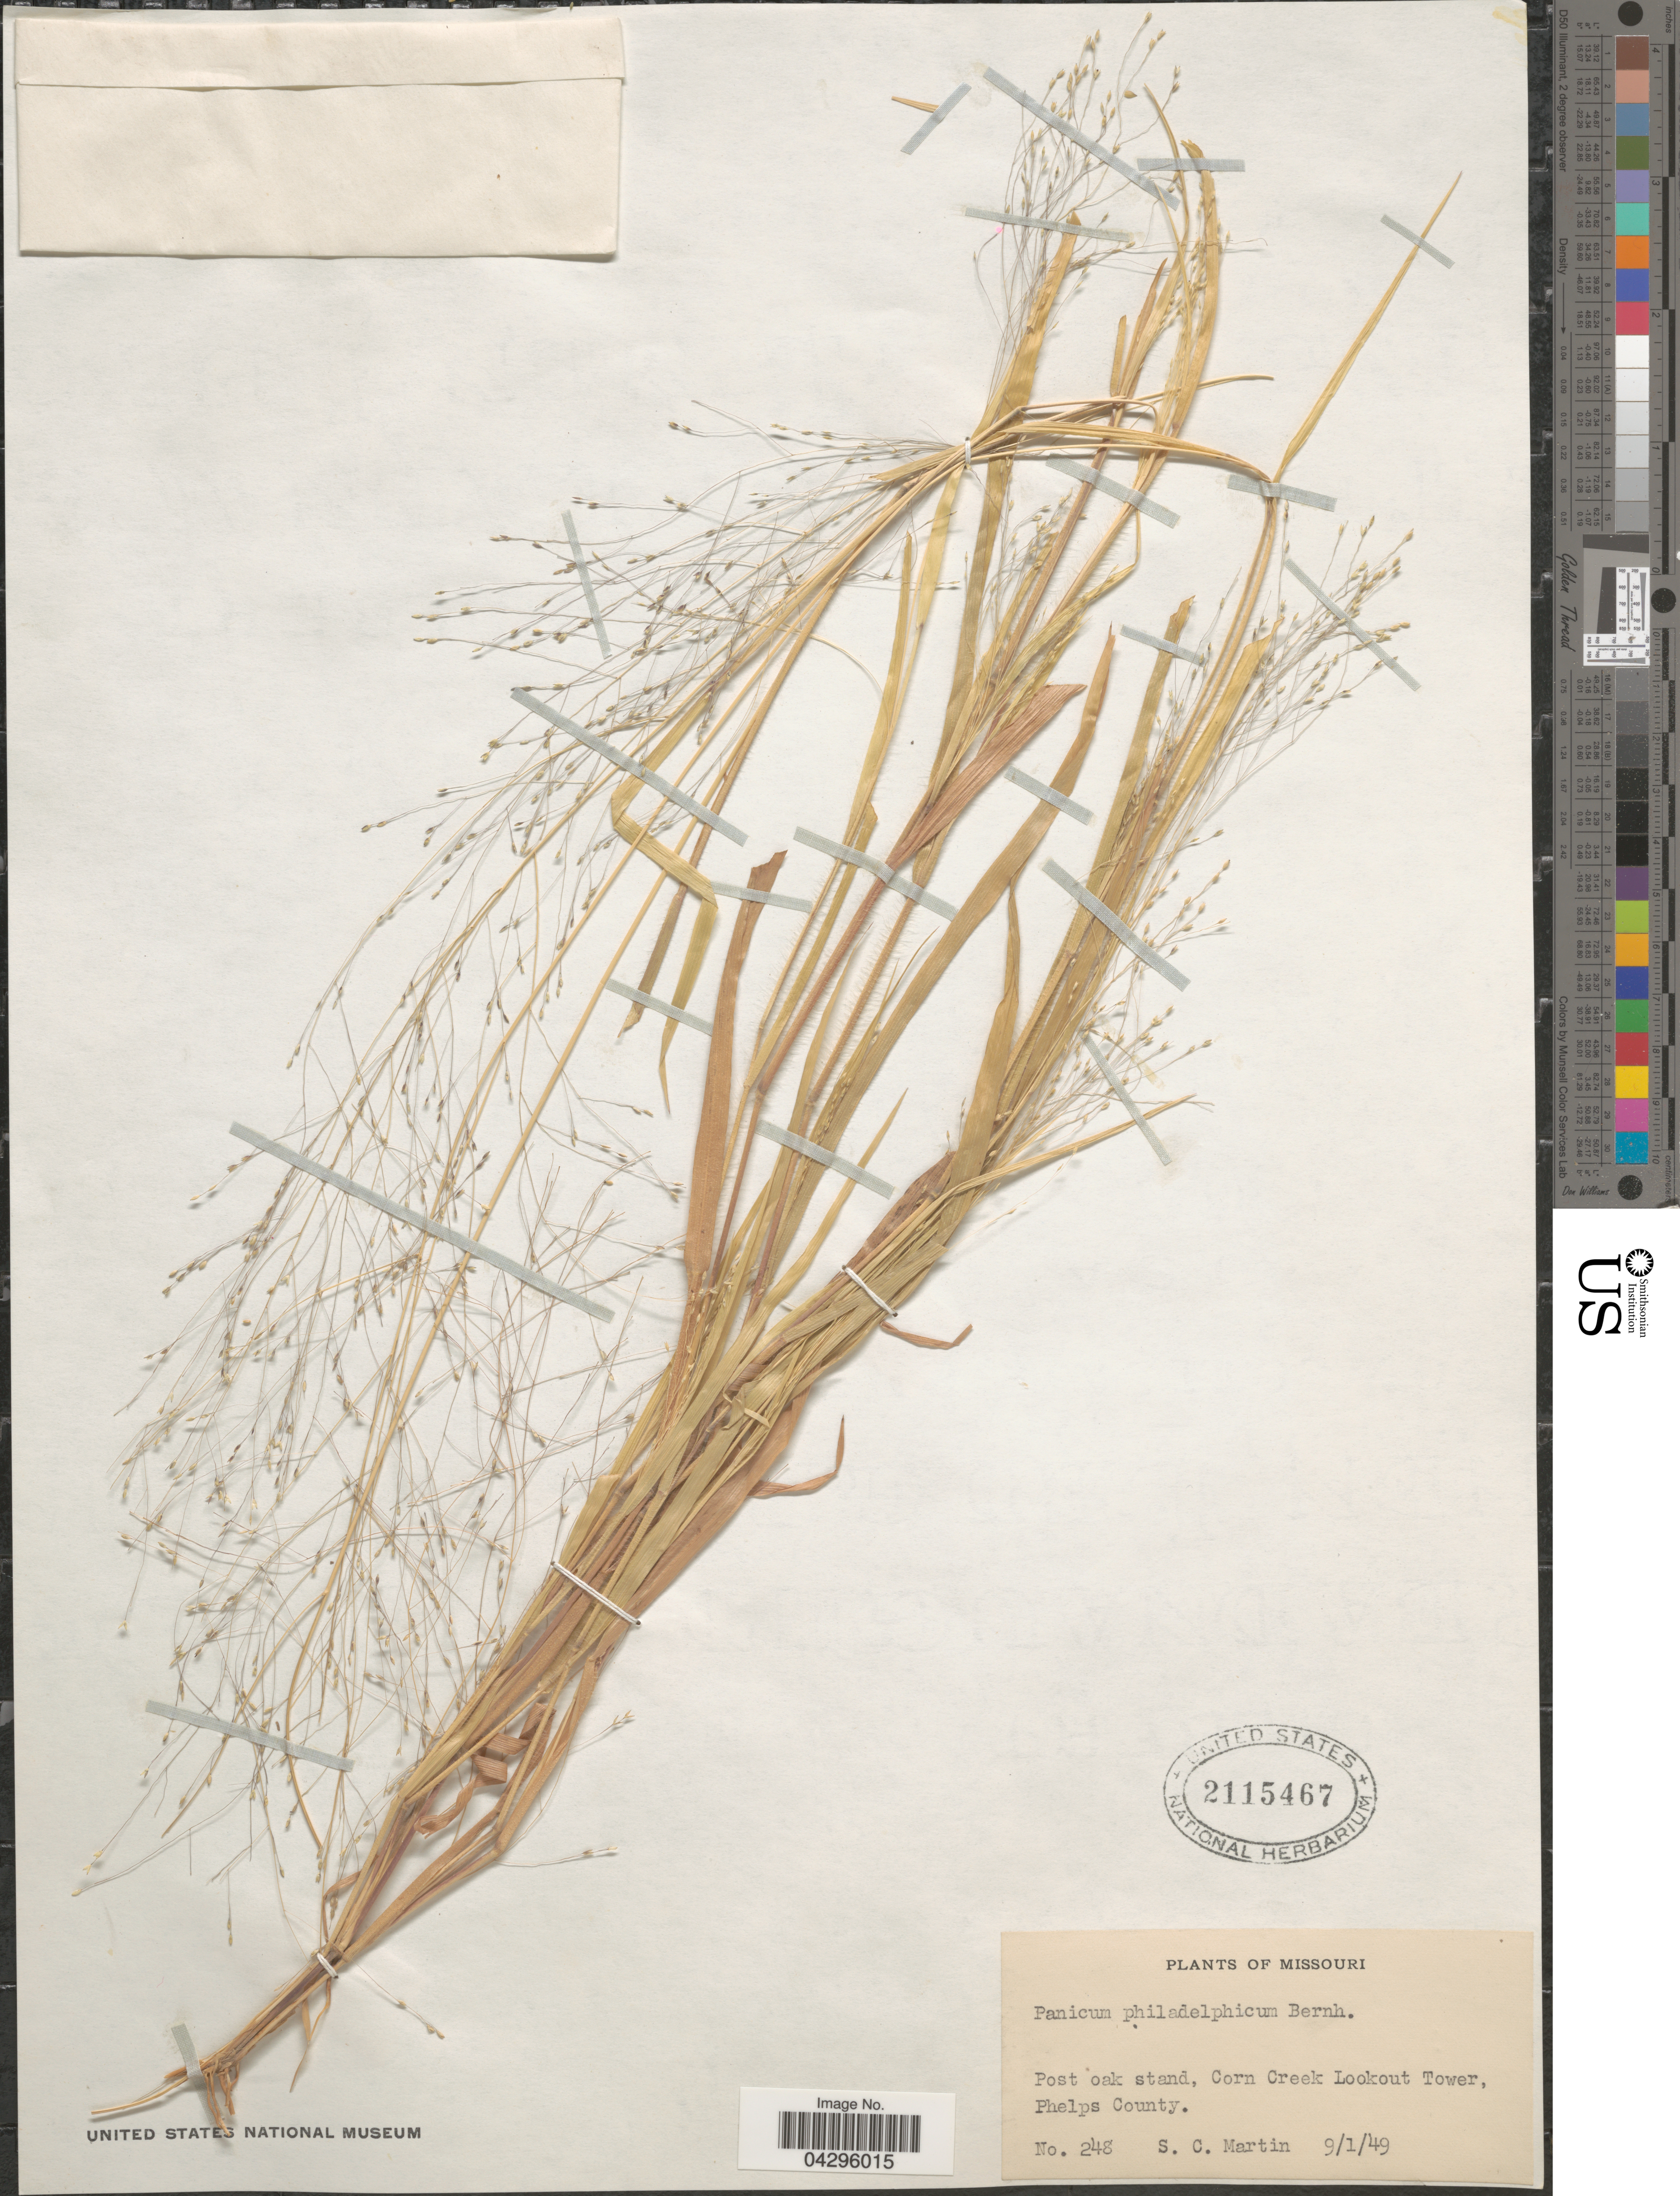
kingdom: Plantae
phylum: Tracheophyta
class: Liliopsida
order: Poales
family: Poaceae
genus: Panicum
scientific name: Panicum philadelphicum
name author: Bernh. ex Trin.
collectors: S. C. Martin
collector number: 248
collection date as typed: Transcribed d/m/y: 1/9/49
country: United States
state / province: Missouri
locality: Post oak stand, Corn Creek Lookout Tower, Phelps County.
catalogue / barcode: US 2115467